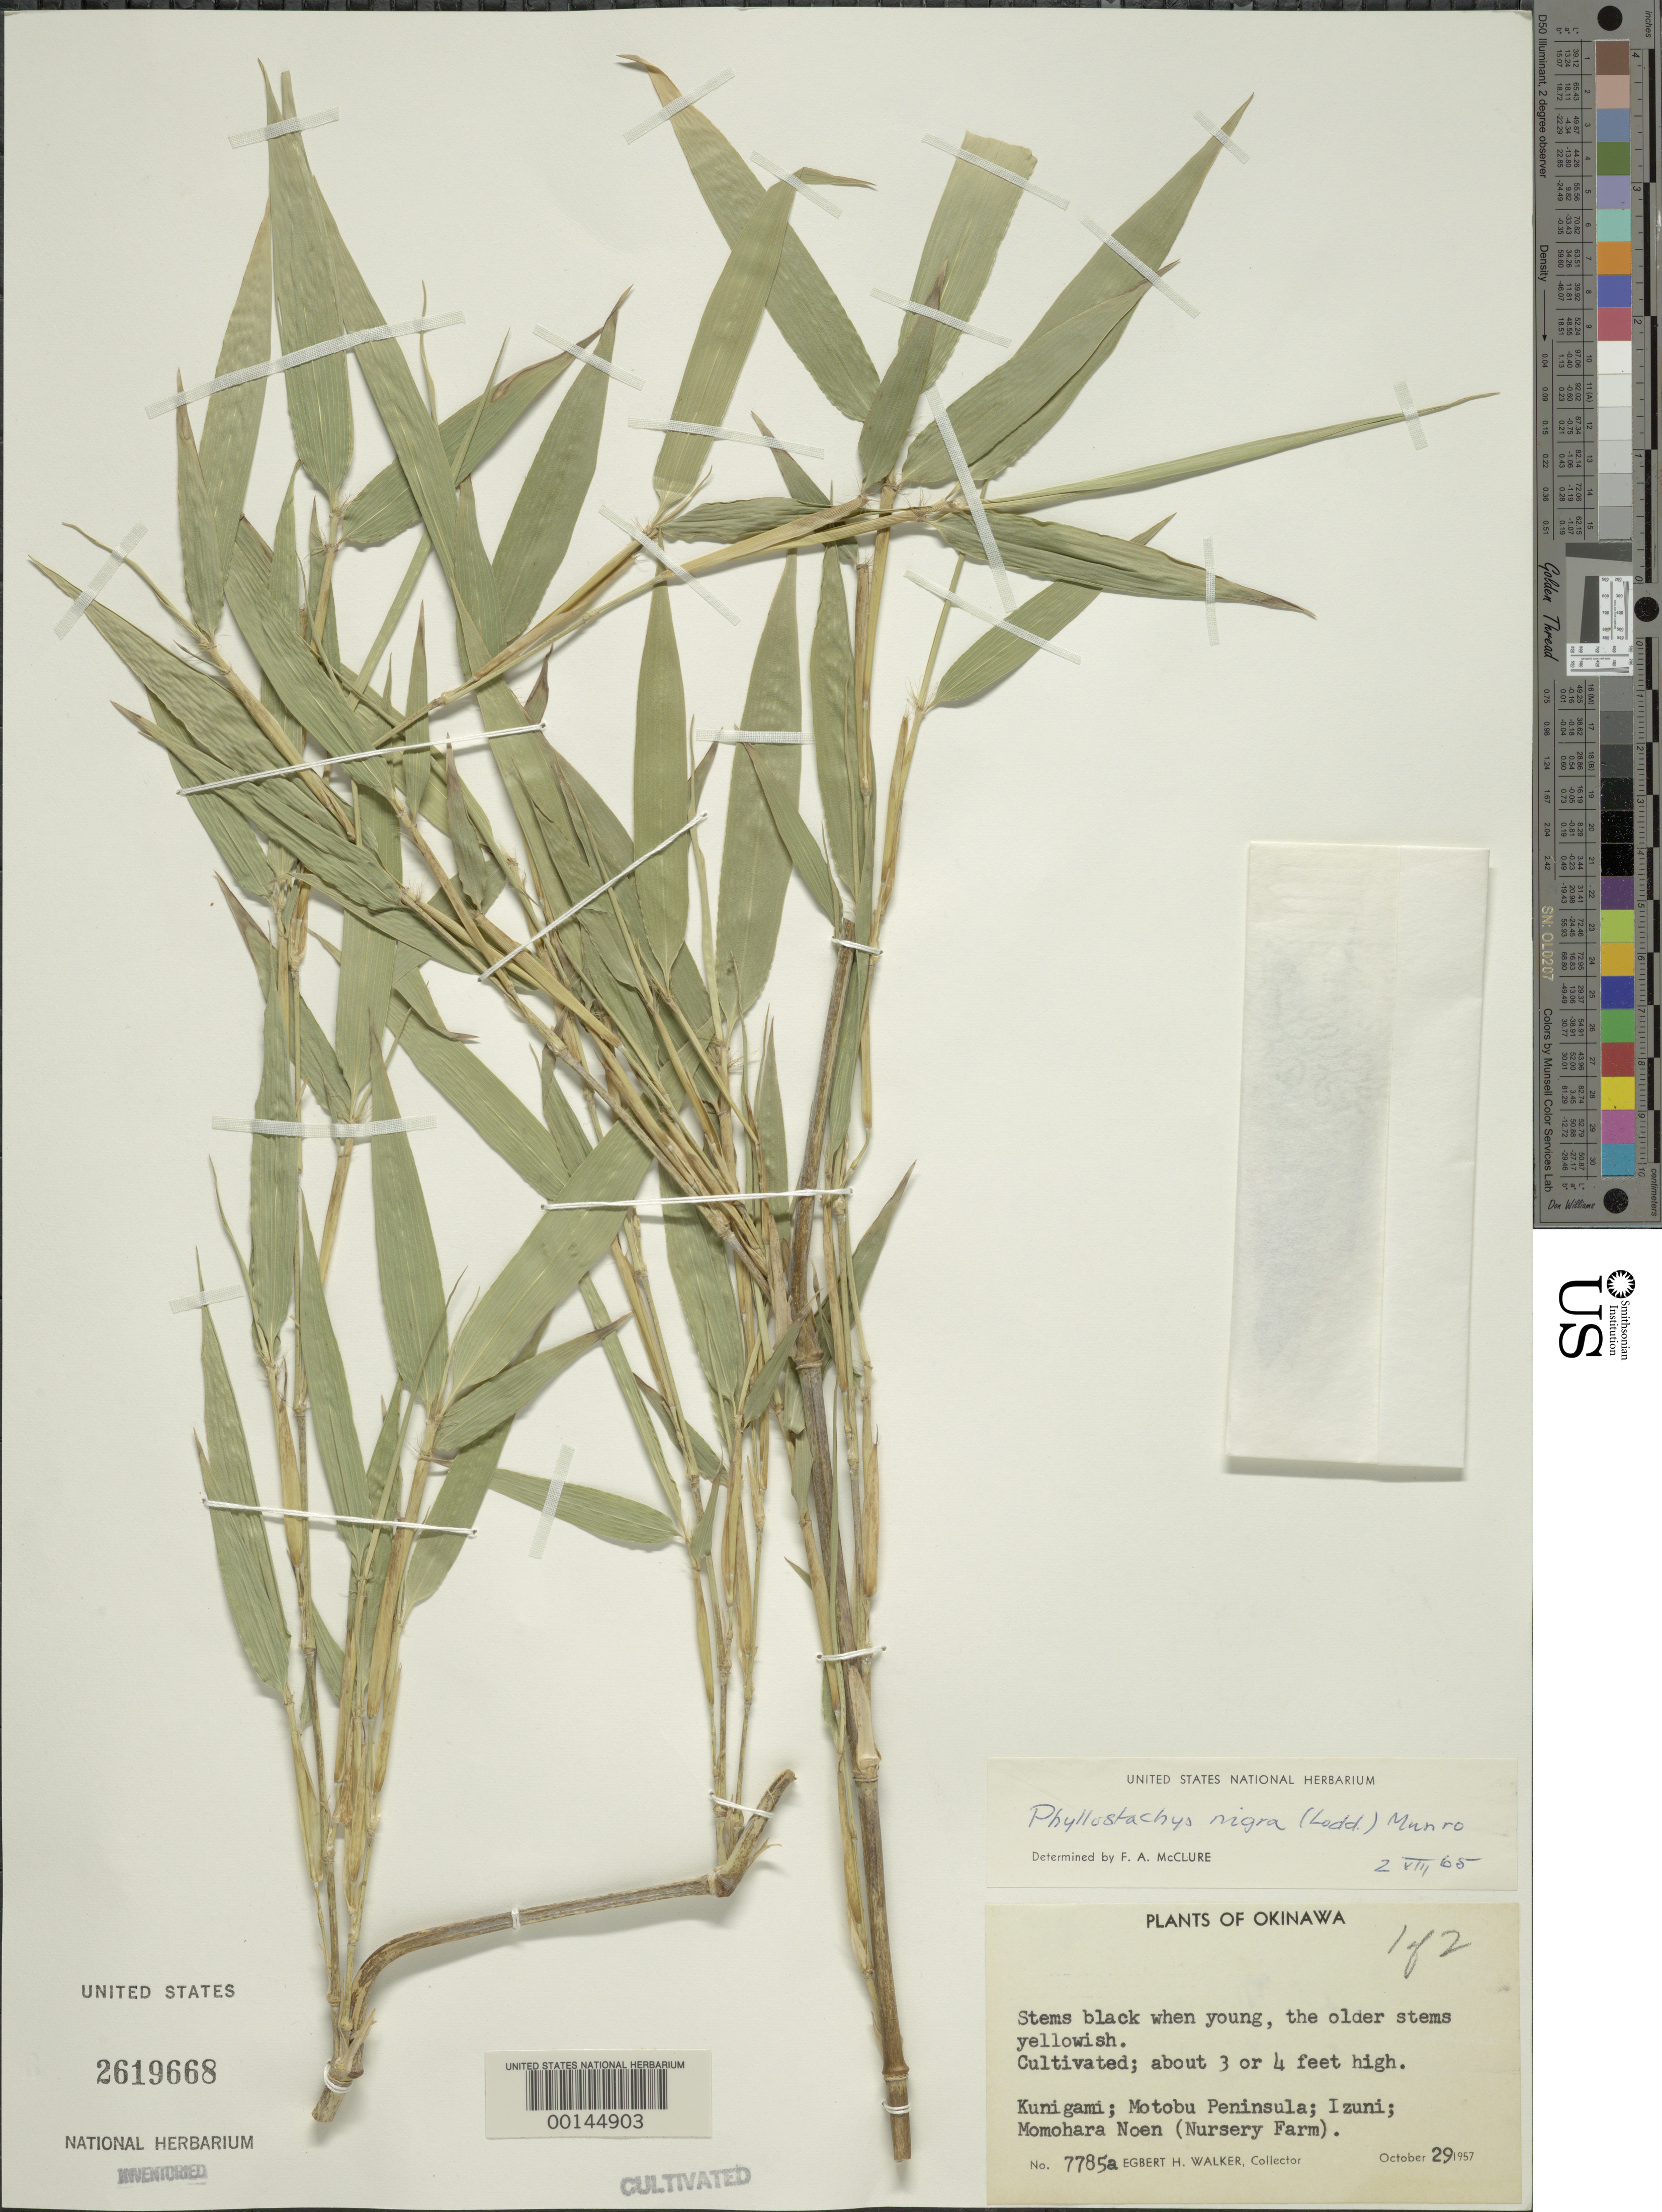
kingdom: Plantae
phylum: Tracheophyta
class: Liliopsida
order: Poales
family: Poaceae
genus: Phyllostachys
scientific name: Phyllostachys nigra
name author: (Lodd. ex Lindl.) Munro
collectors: E. H. Walker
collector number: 7785 A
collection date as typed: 29 Oct 1957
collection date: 1957-10-29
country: Japan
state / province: Okinawa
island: Okinawa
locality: Kunigami,motobu, izuni [OKINAWA IS.]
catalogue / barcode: US 2619668